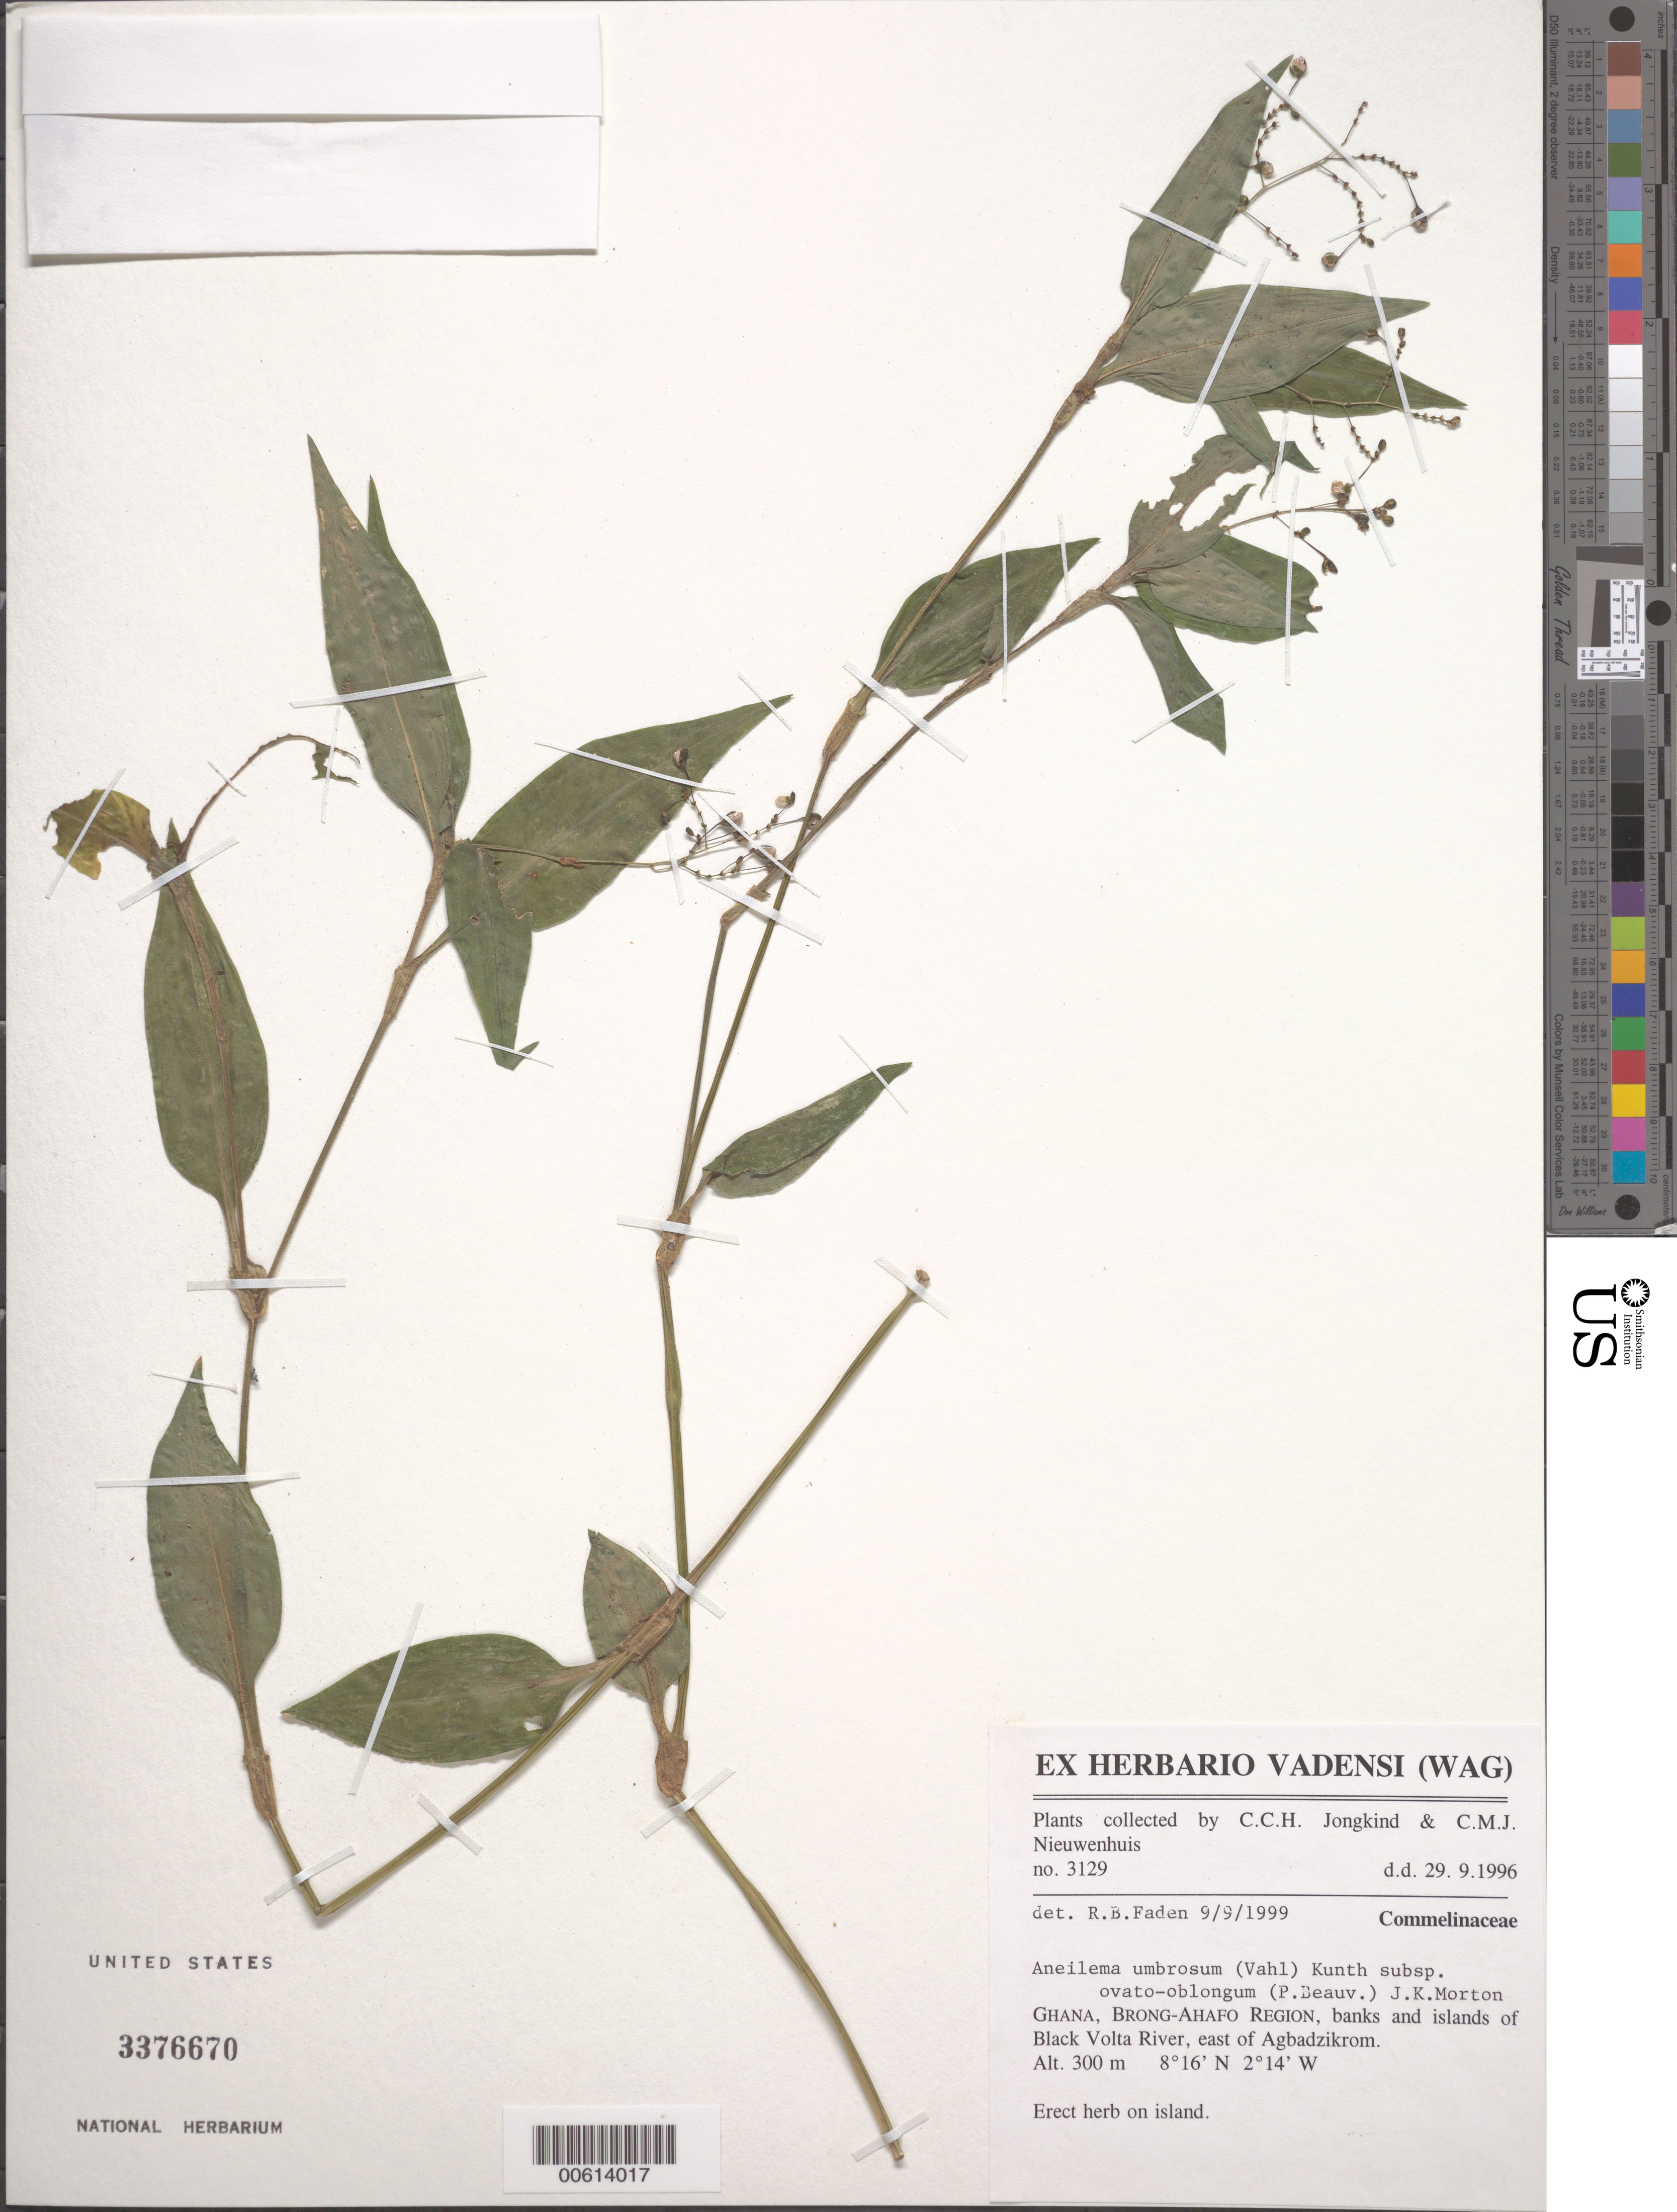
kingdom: Plantae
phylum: Tracheophyta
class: Liliopsida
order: Commelinales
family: Commelinaceae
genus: Aneilema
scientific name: Aneilema umbrosum subsp. ovato-oblongum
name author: (P. Beauv.) J.K. Morton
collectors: C. C. Jongkind & C. Nieuwenhuis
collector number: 3129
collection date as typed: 29 Sep 1996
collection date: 1996-09-29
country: Ghana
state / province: Brong-ahafo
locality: Islands of black vlta river, e of agbadzikrom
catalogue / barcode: US 3376670